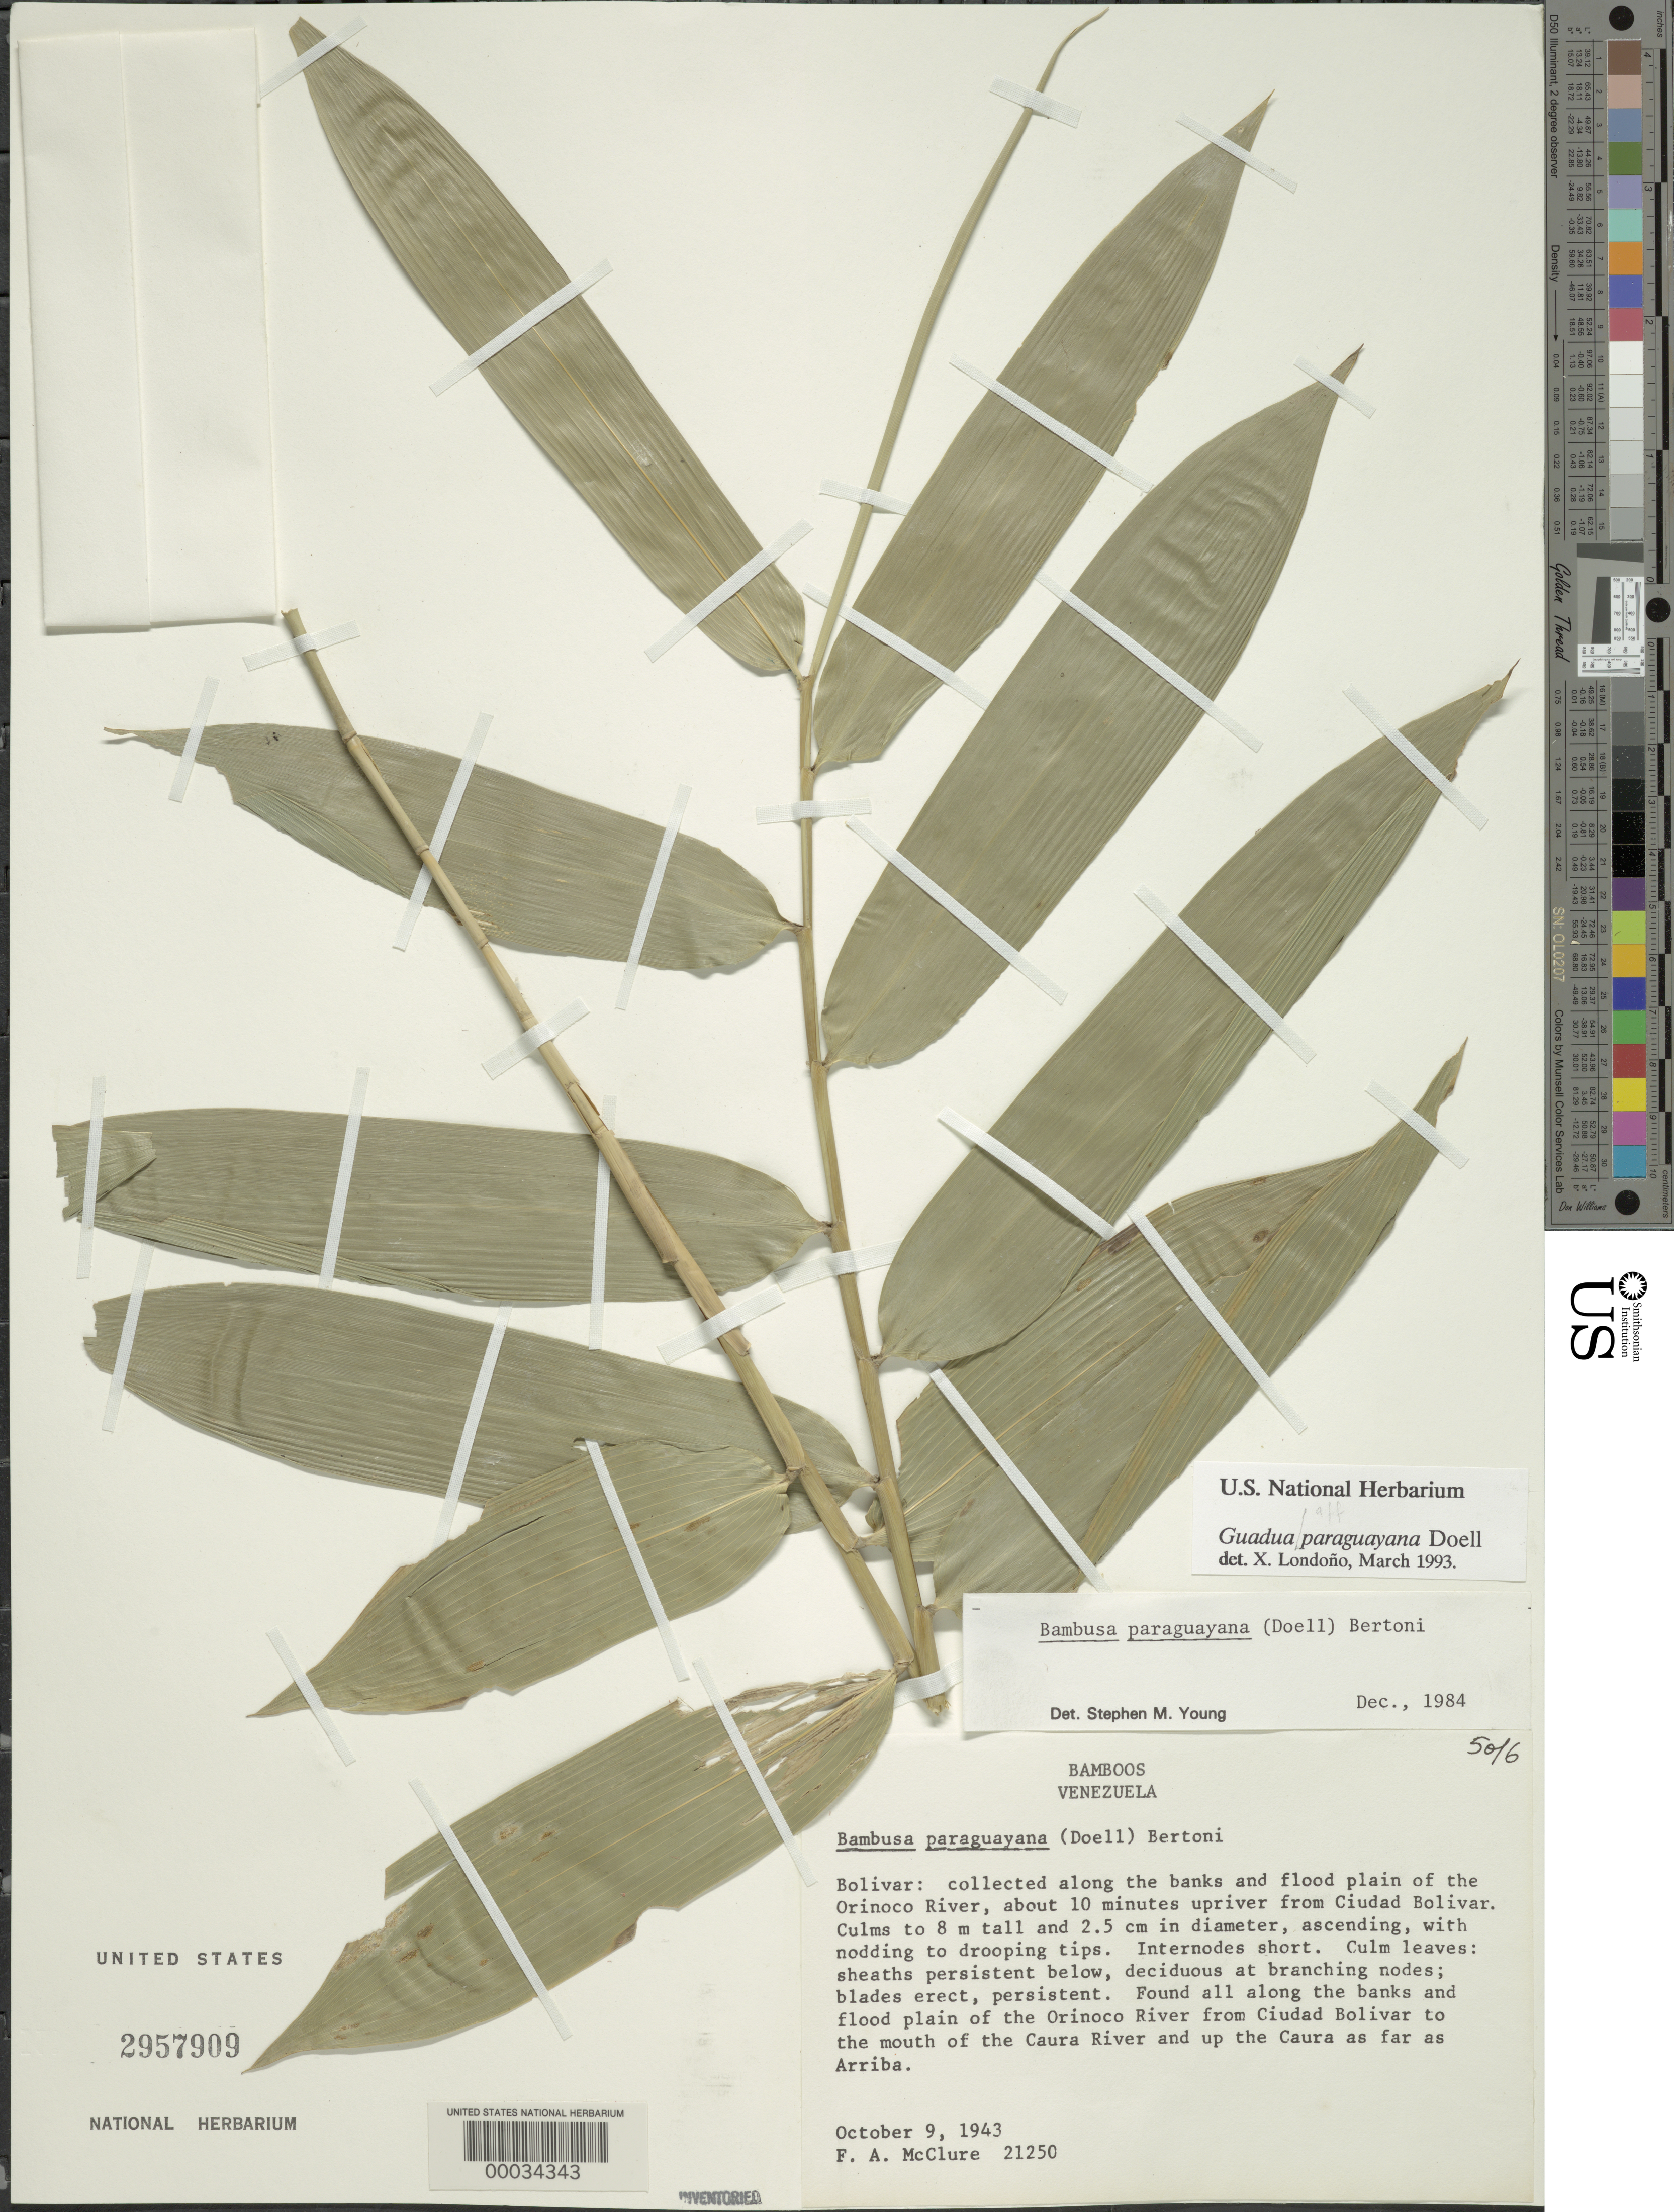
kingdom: Plantae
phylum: Tracheophyta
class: Liliopsida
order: Poales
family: Poaceae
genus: Guadua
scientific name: Guadua paraguayana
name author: Döll in Mart.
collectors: F. A. McClure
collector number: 21250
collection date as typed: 09 Oct 1943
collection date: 1943-10-09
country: Venezuela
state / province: Bolivar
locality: Orinoco river, ciudad bolivar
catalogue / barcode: US 2957909